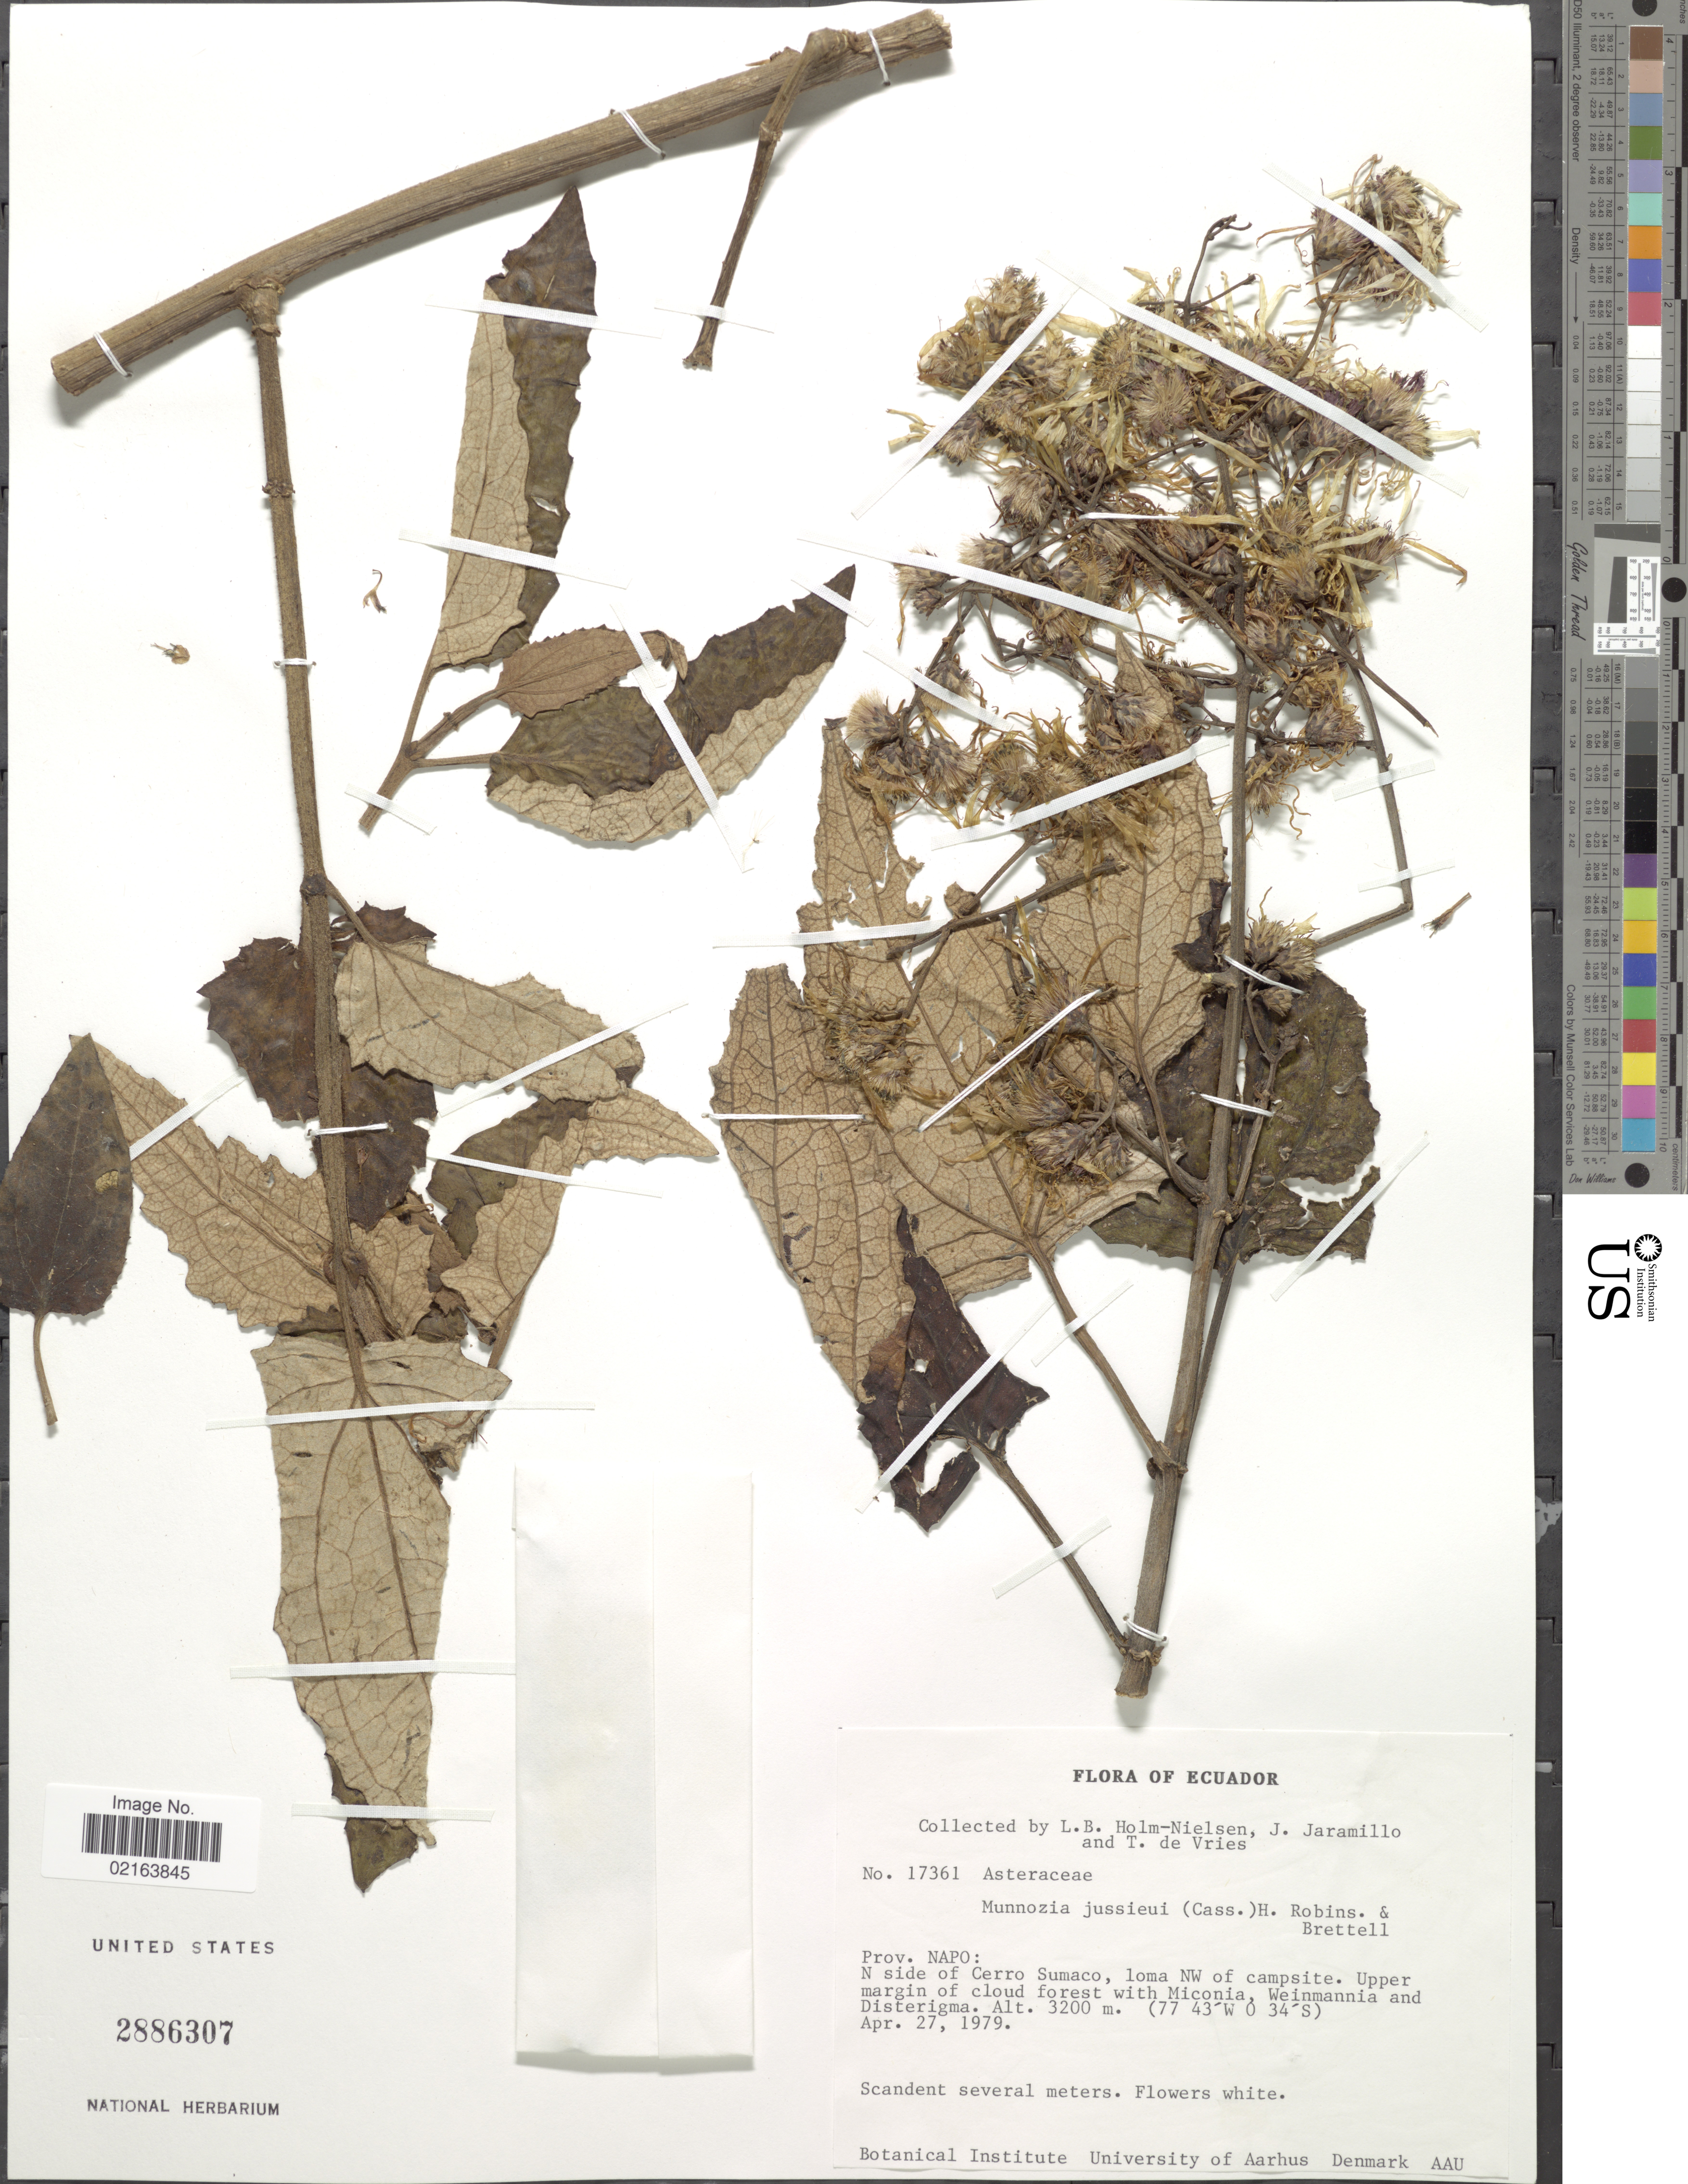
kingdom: Plantae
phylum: Tracheophyta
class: Magnoliopsida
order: Asterales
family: Asteraceae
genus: Munnozia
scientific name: Munnozia jussieui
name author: (Cass.) H. Rob. & Brettell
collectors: L. B. Holm-Nielsen, J. Jaramillo & T. de Vries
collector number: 17361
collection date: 1979-04-27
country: Ecuador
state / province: Napo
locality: Prov. Napo: N side of Cerro Sumaco, loma NW of campsite, Upper margin of cloud forest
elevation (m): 3200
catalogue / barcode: US 2886307